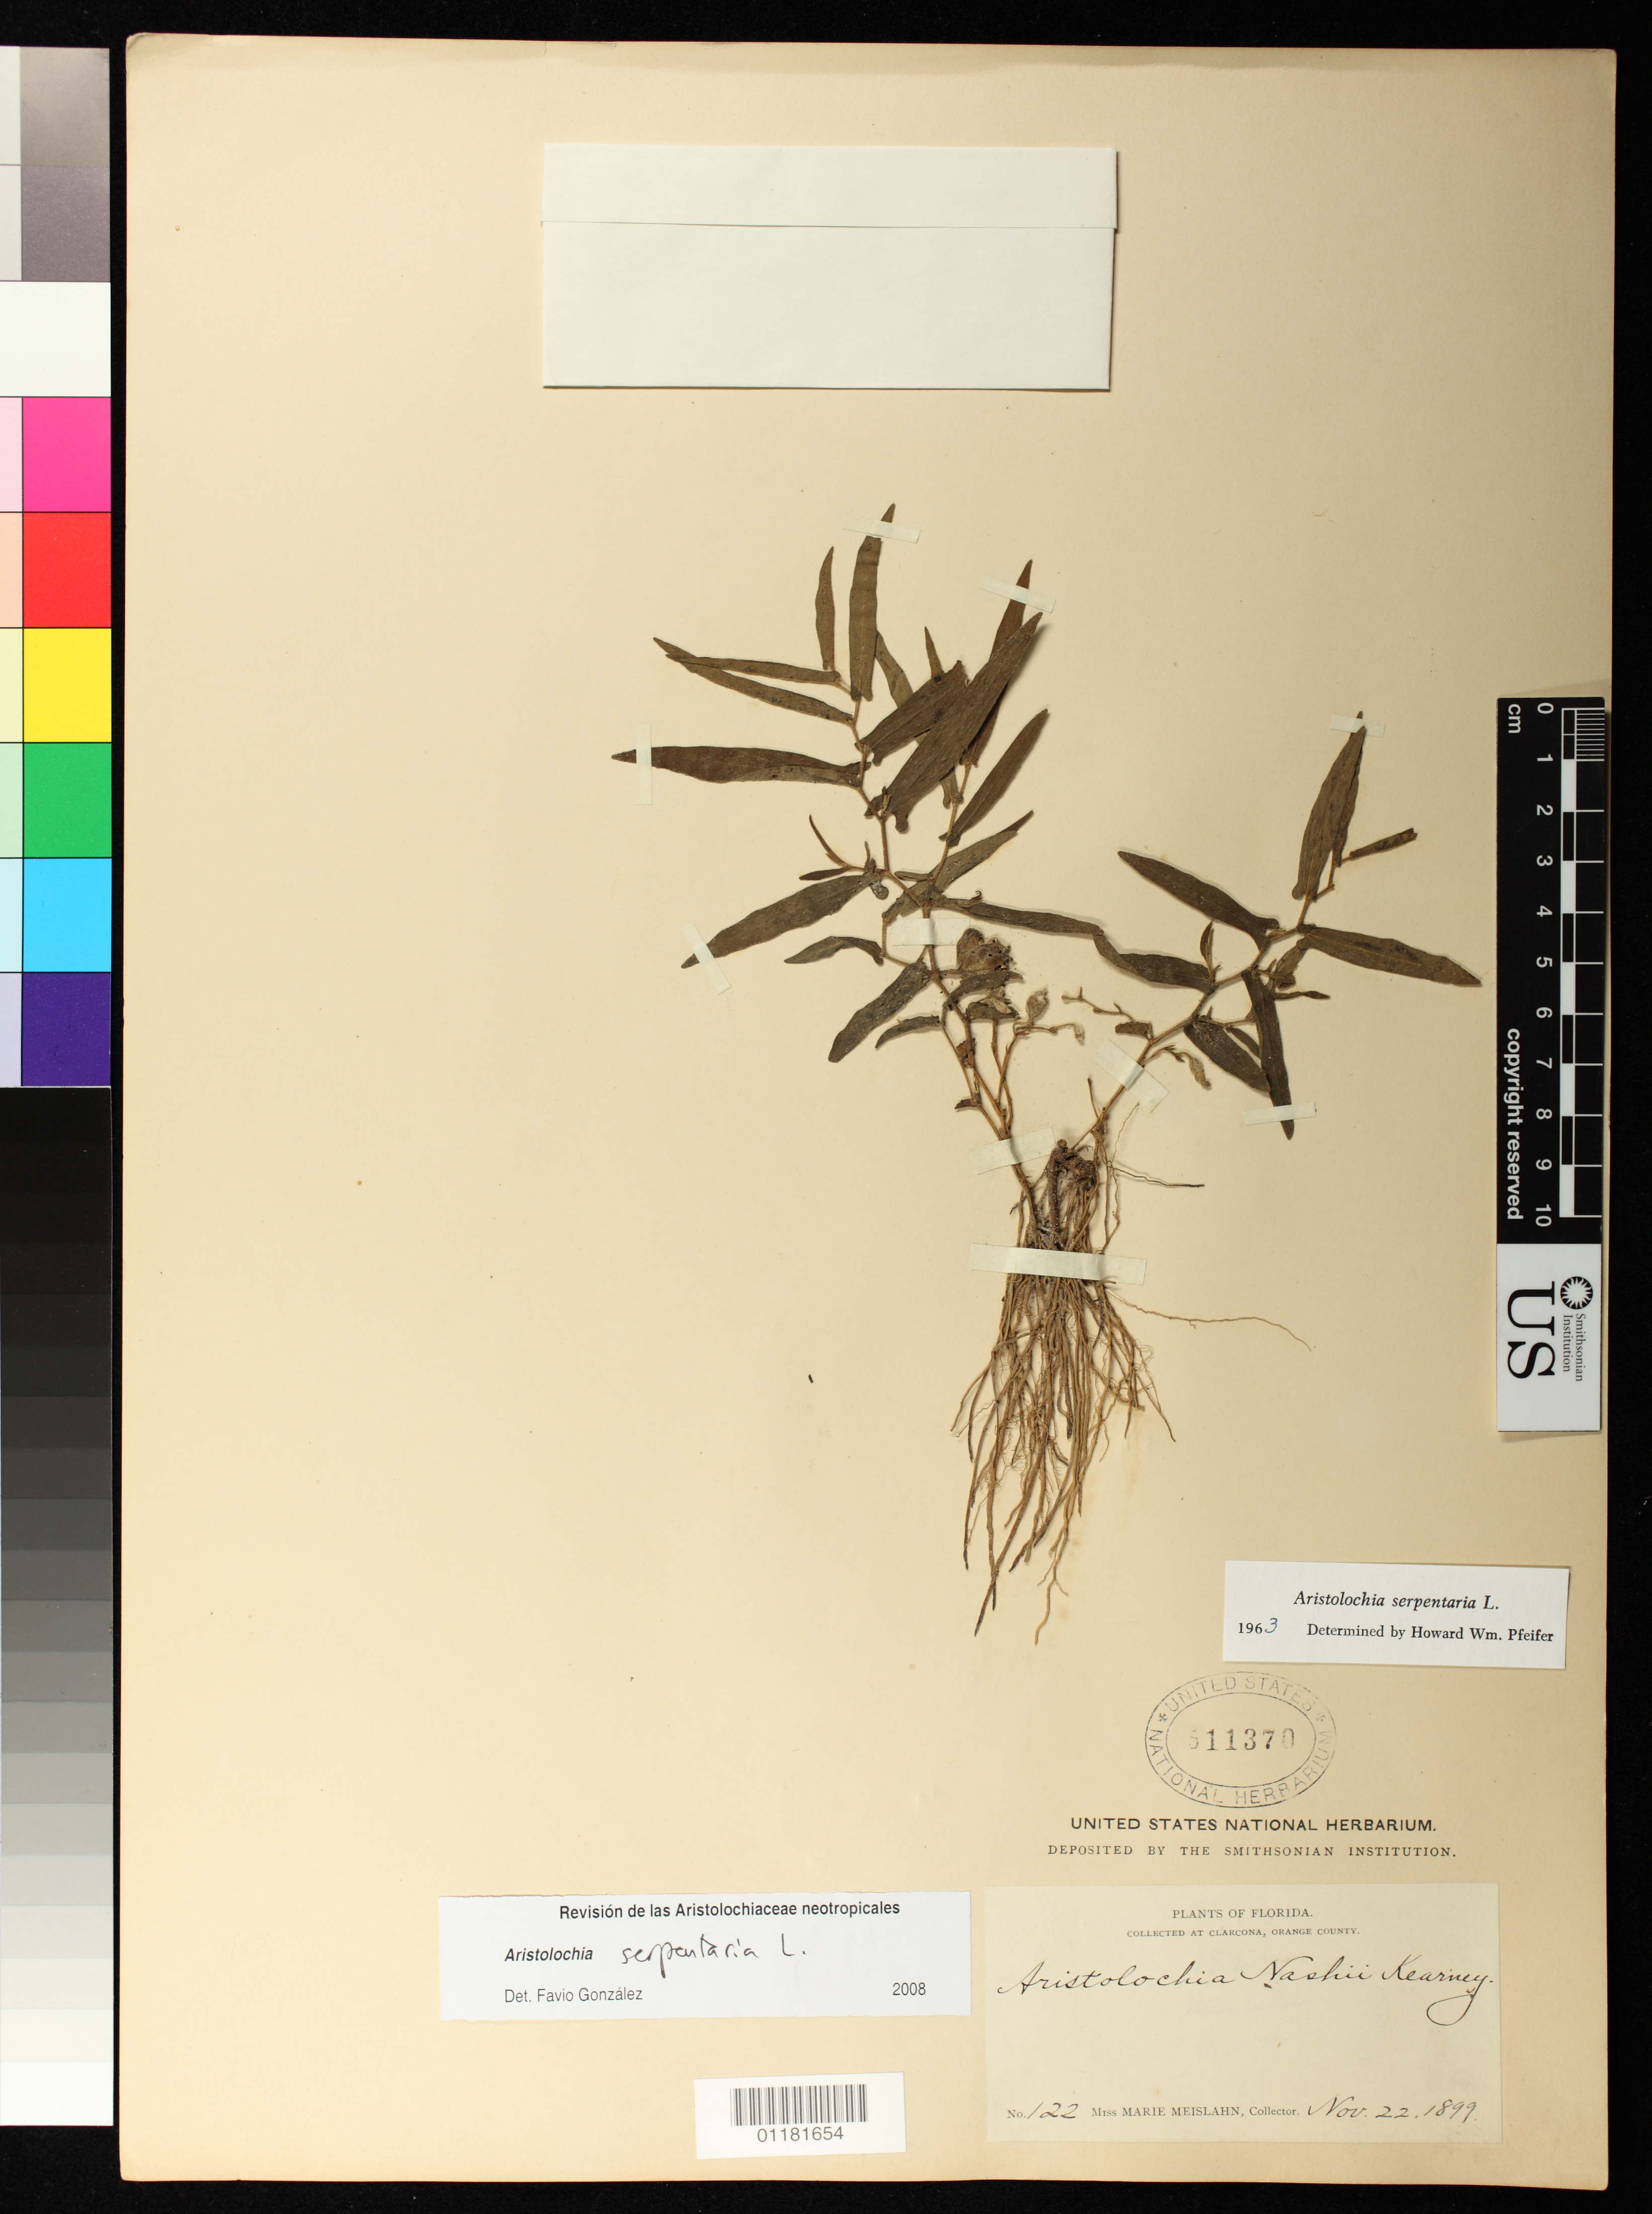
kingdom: Plantae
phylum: Tracheophyta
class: Magnoliopsida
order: Piperales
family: Aristolochiaceae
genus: Aristolochia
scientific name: Aristolochia serpentaria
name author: L.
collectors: M. Meislahn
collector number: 122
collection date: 1899-11-22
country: United States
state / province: Florida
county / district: Orange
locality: Clarcona, Orange County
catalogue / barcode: US 511370